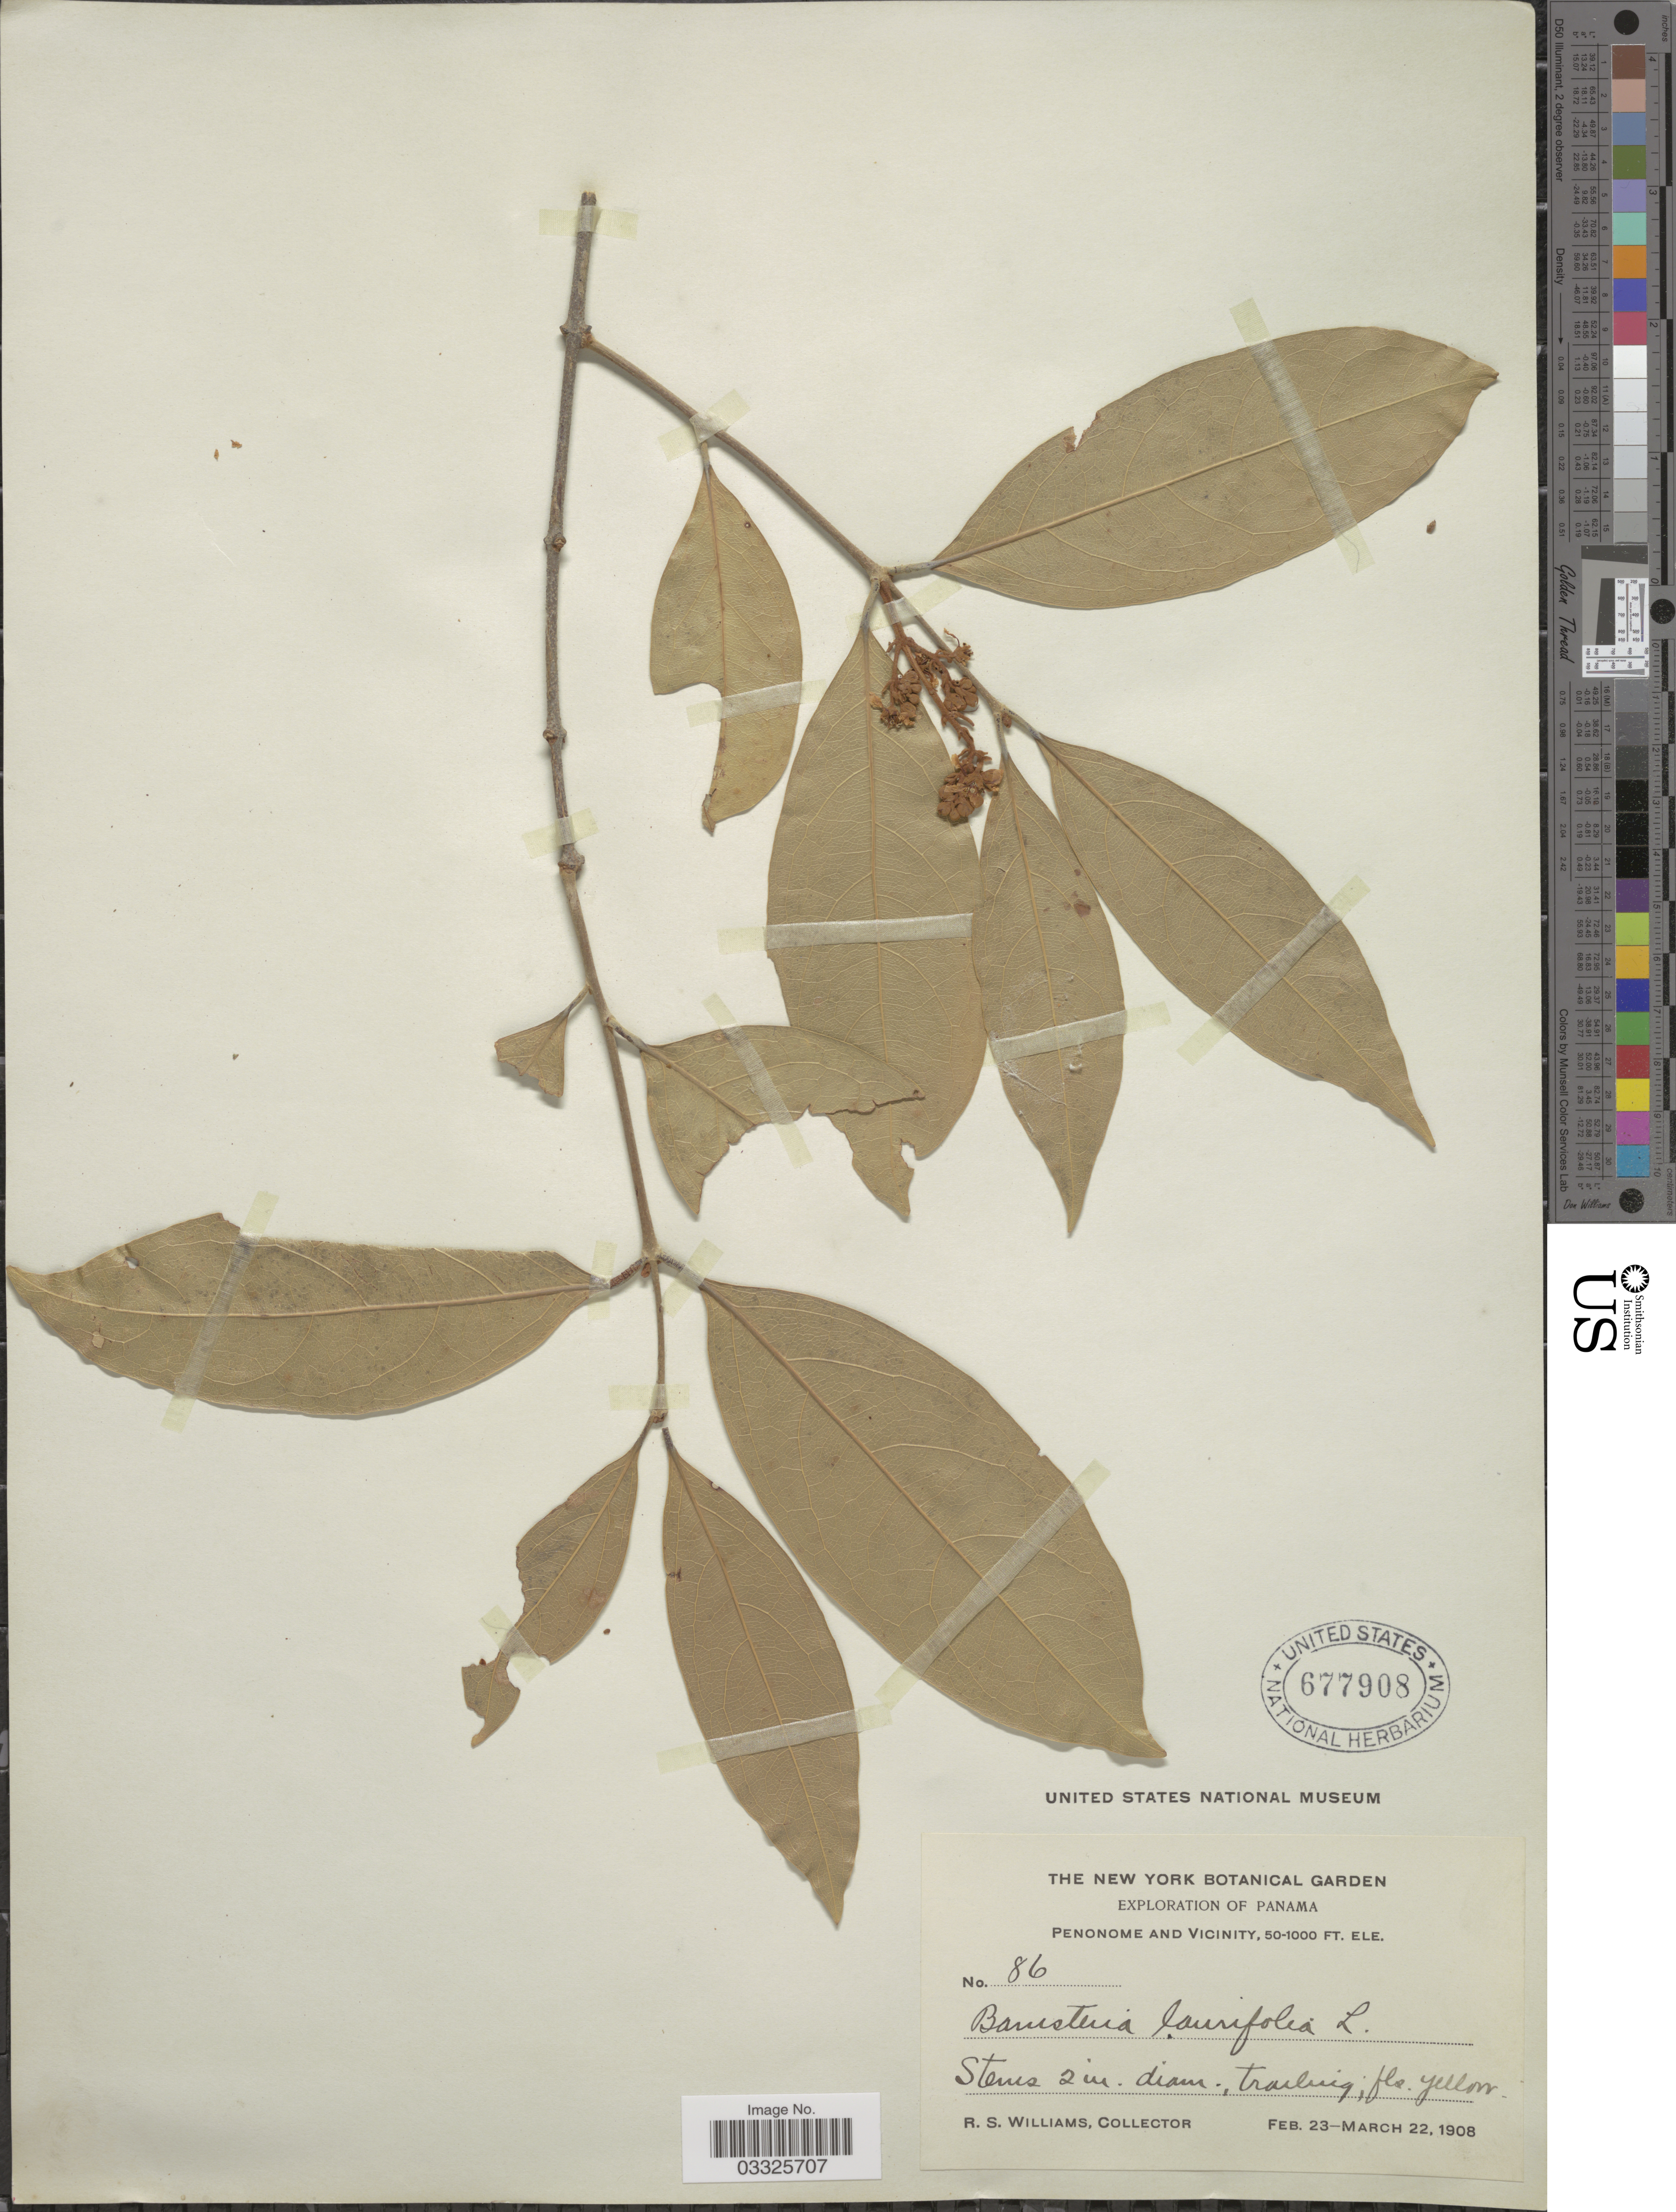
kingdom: Plantae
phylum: Tracheophyta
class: Magnoliopsida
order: Malpighiales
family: Malpighiaceae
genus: Heteropterys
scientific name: Heteropterys laurifolia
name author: (L.) A. Juss.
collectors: R. S. Williams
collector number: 86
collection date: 1908-02-23/1908-03-22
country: Panama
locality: Penonome and vicinity.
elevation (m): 15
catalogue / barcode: US 677908